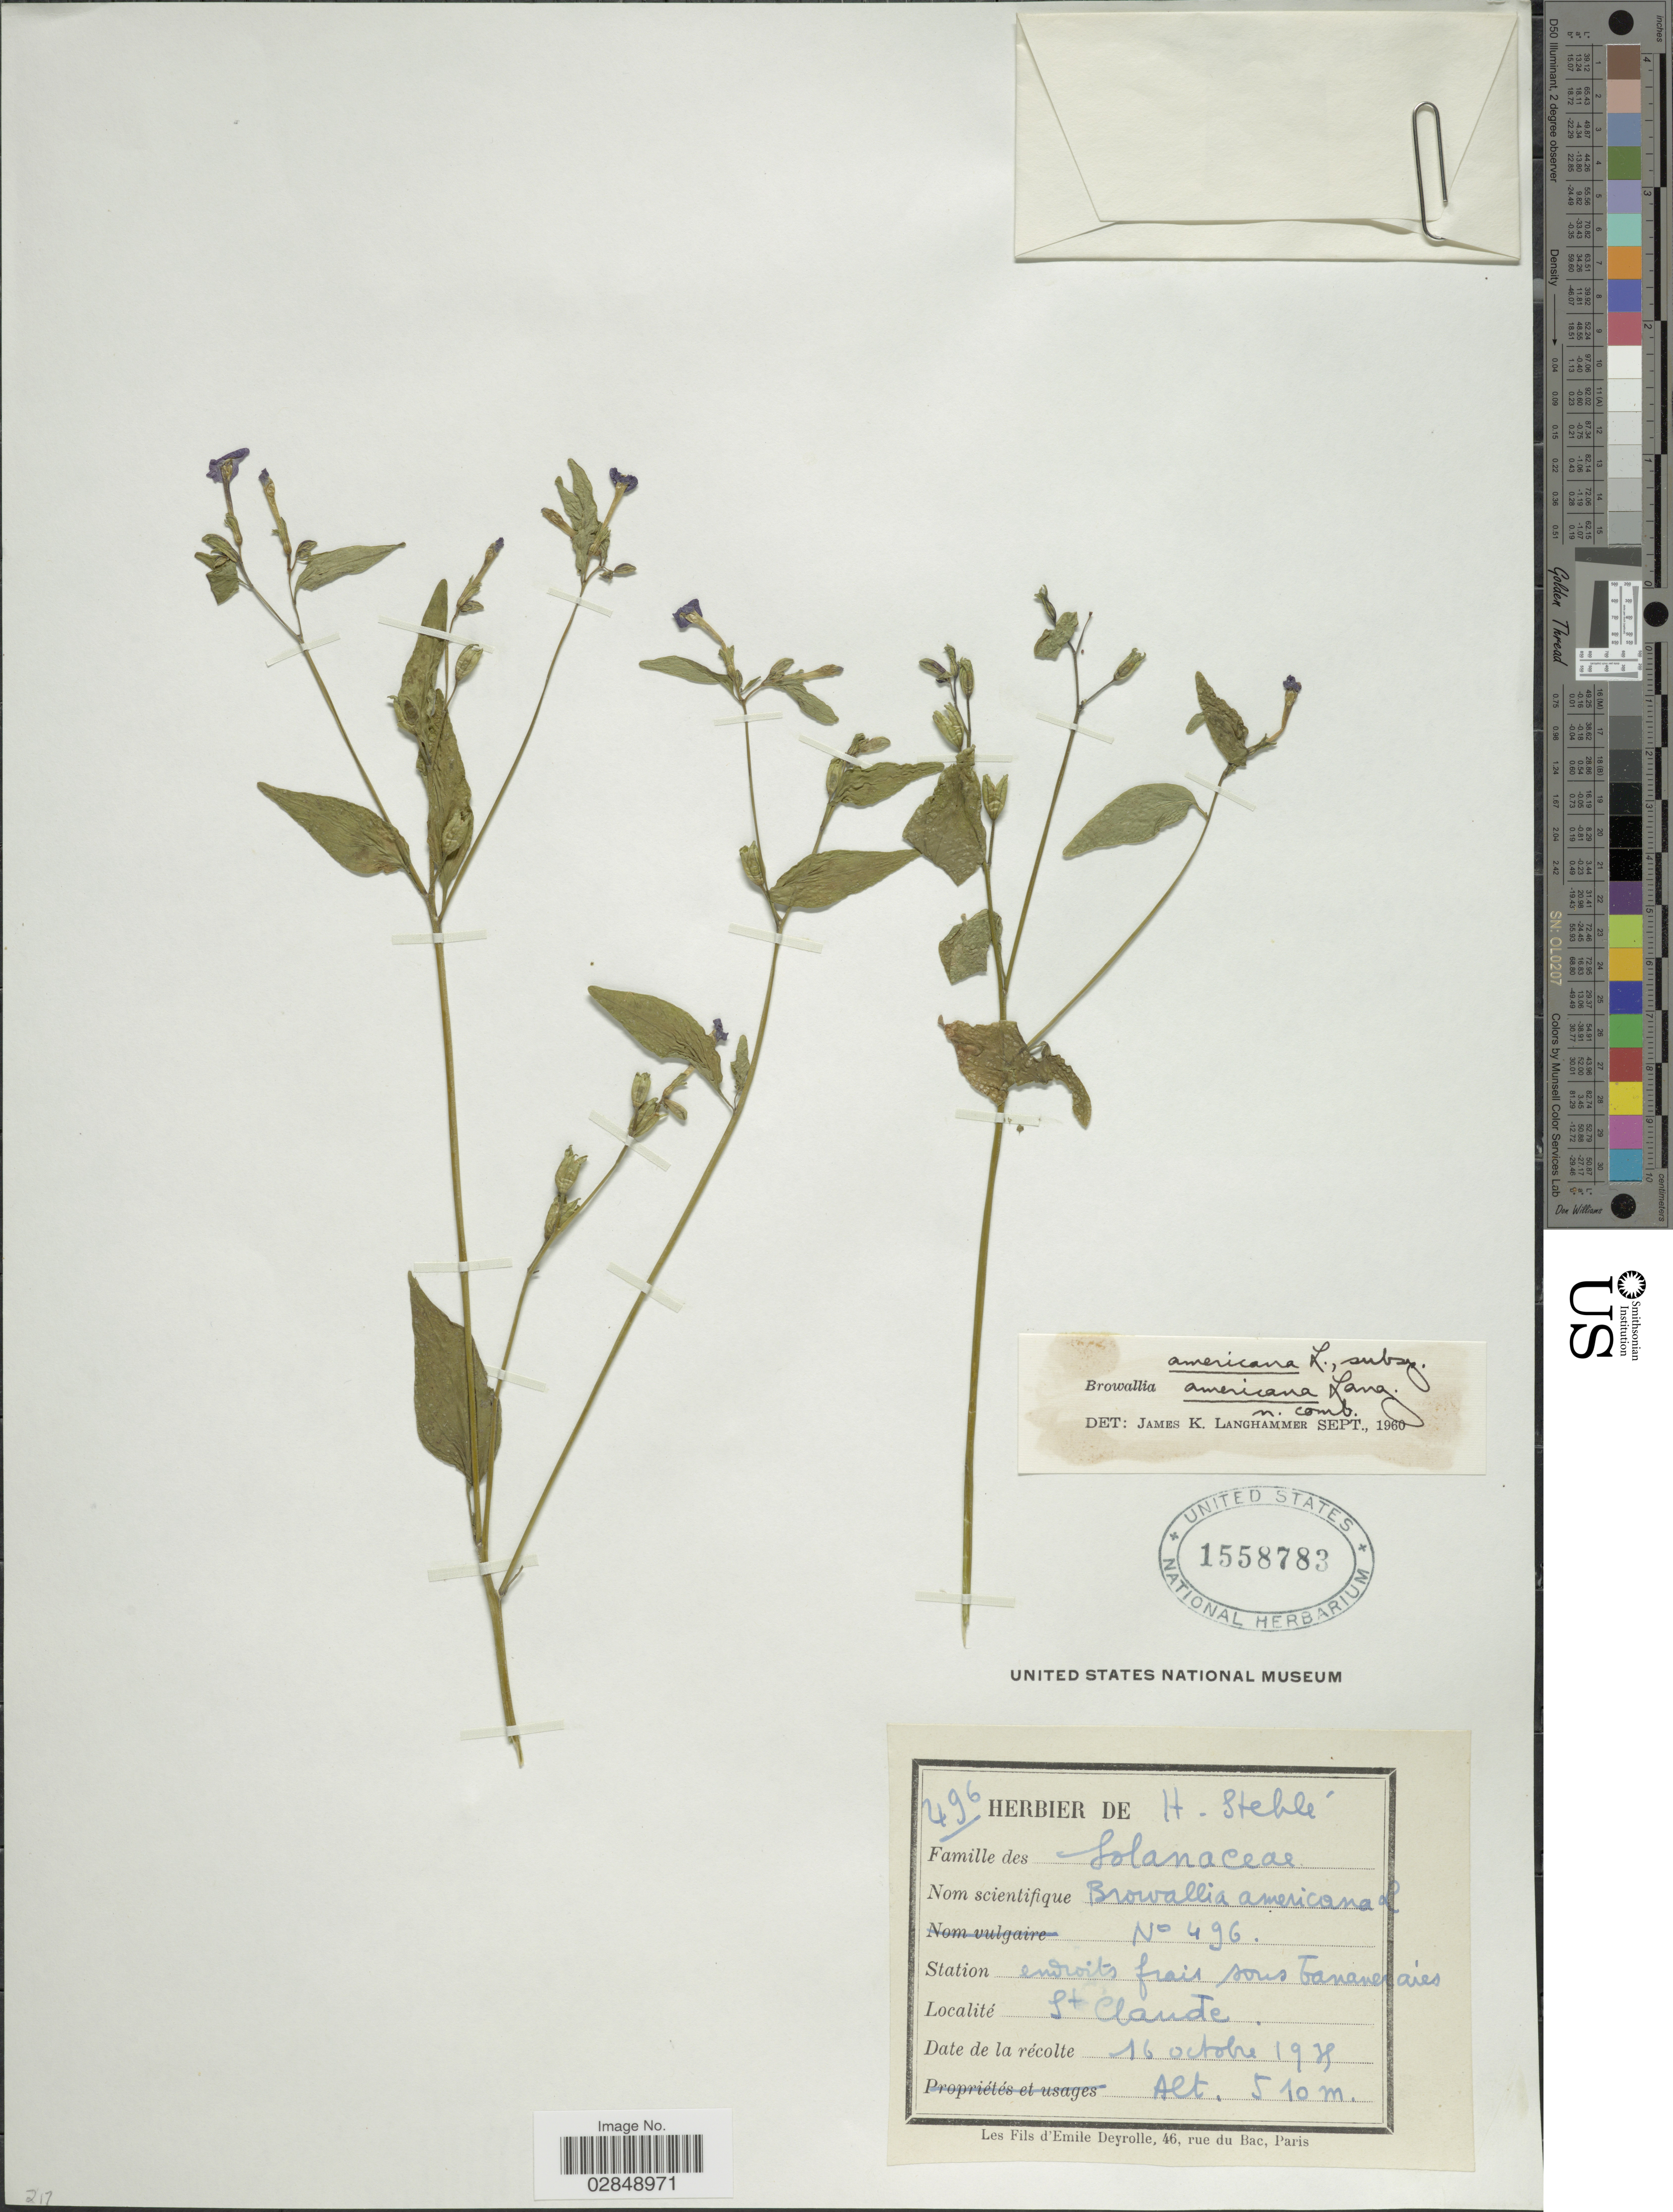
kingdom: Plantae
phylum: Tracheophyta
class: Magnoliopsida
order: Solanales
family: Solanaceae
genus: Browallia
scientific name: Browallia americana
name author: L.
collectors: H. Stehlé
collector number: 496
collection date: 1938-10-16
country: Guadeloupe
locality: St. Claude.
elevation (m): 510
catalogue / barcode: US 1558783